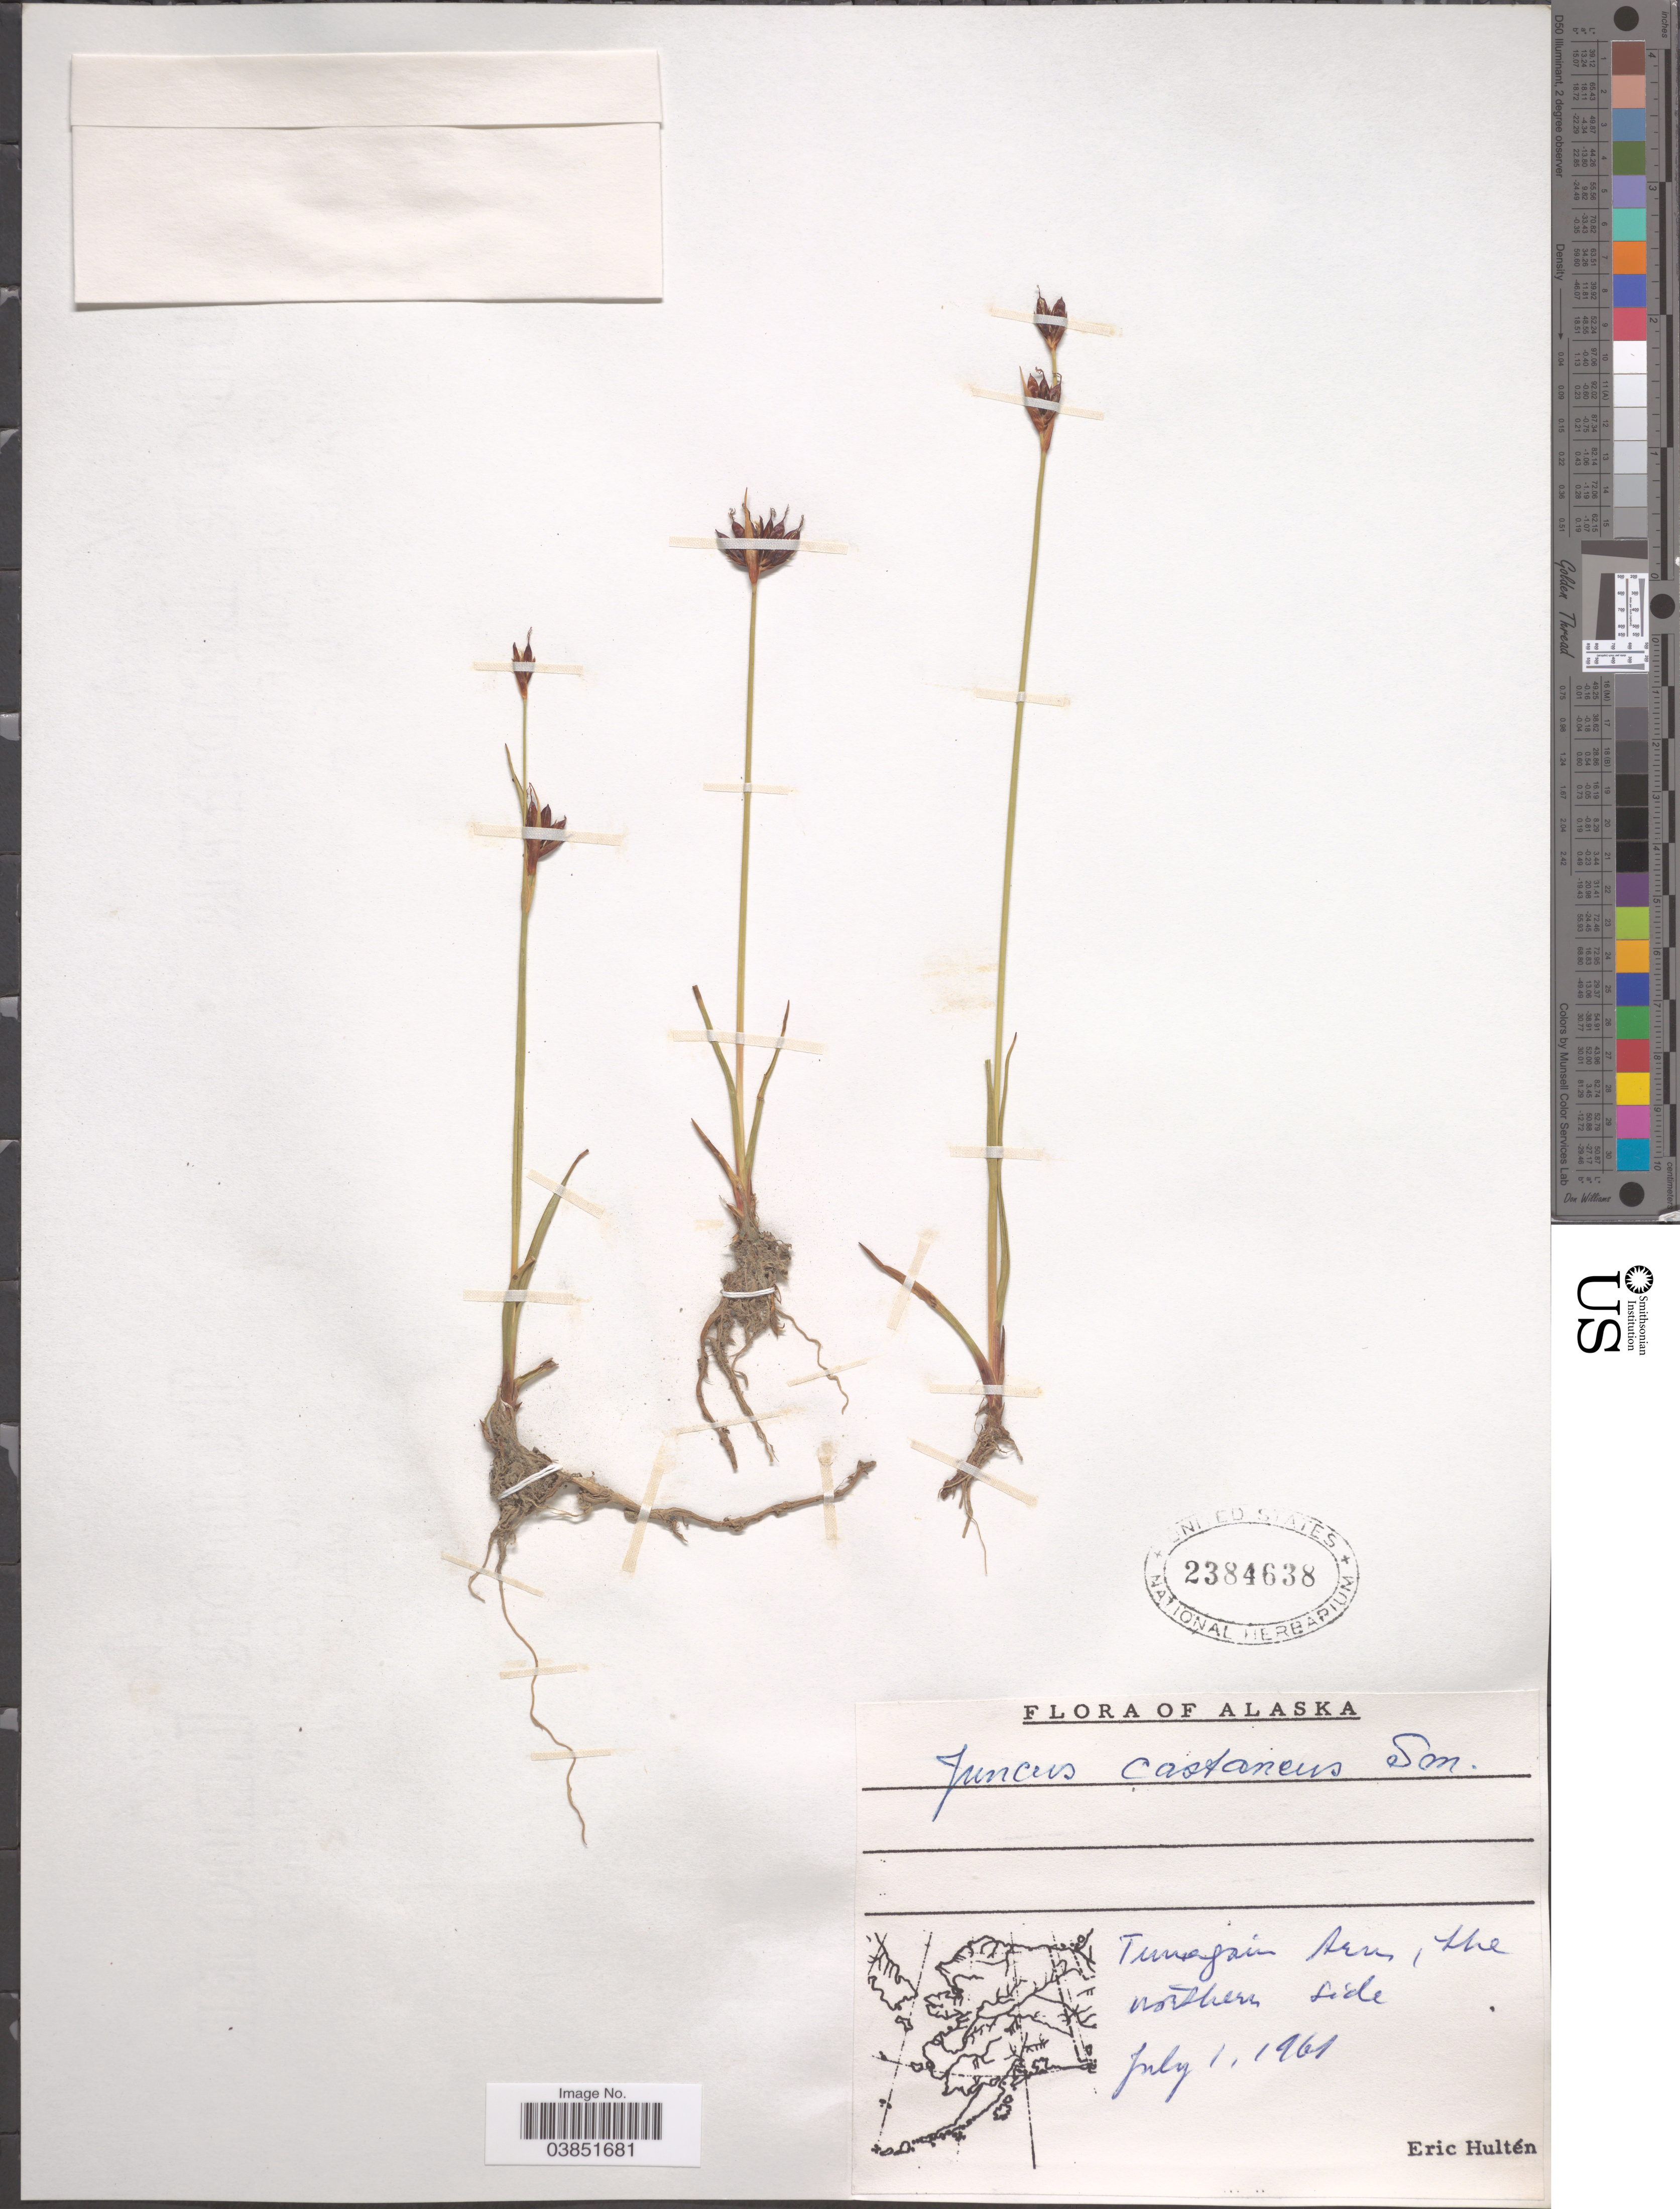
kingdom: Plantae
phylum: Tracheophyta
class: Liliopsida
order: Poales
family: Juncaceae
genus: Juncus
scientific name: Juncus castaneus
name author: Sm.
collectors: E. G. Hultén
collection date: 1961-07-01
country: United States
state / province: Alaska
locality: Turnagain Arm, the northern side.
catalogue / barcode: US 2384638